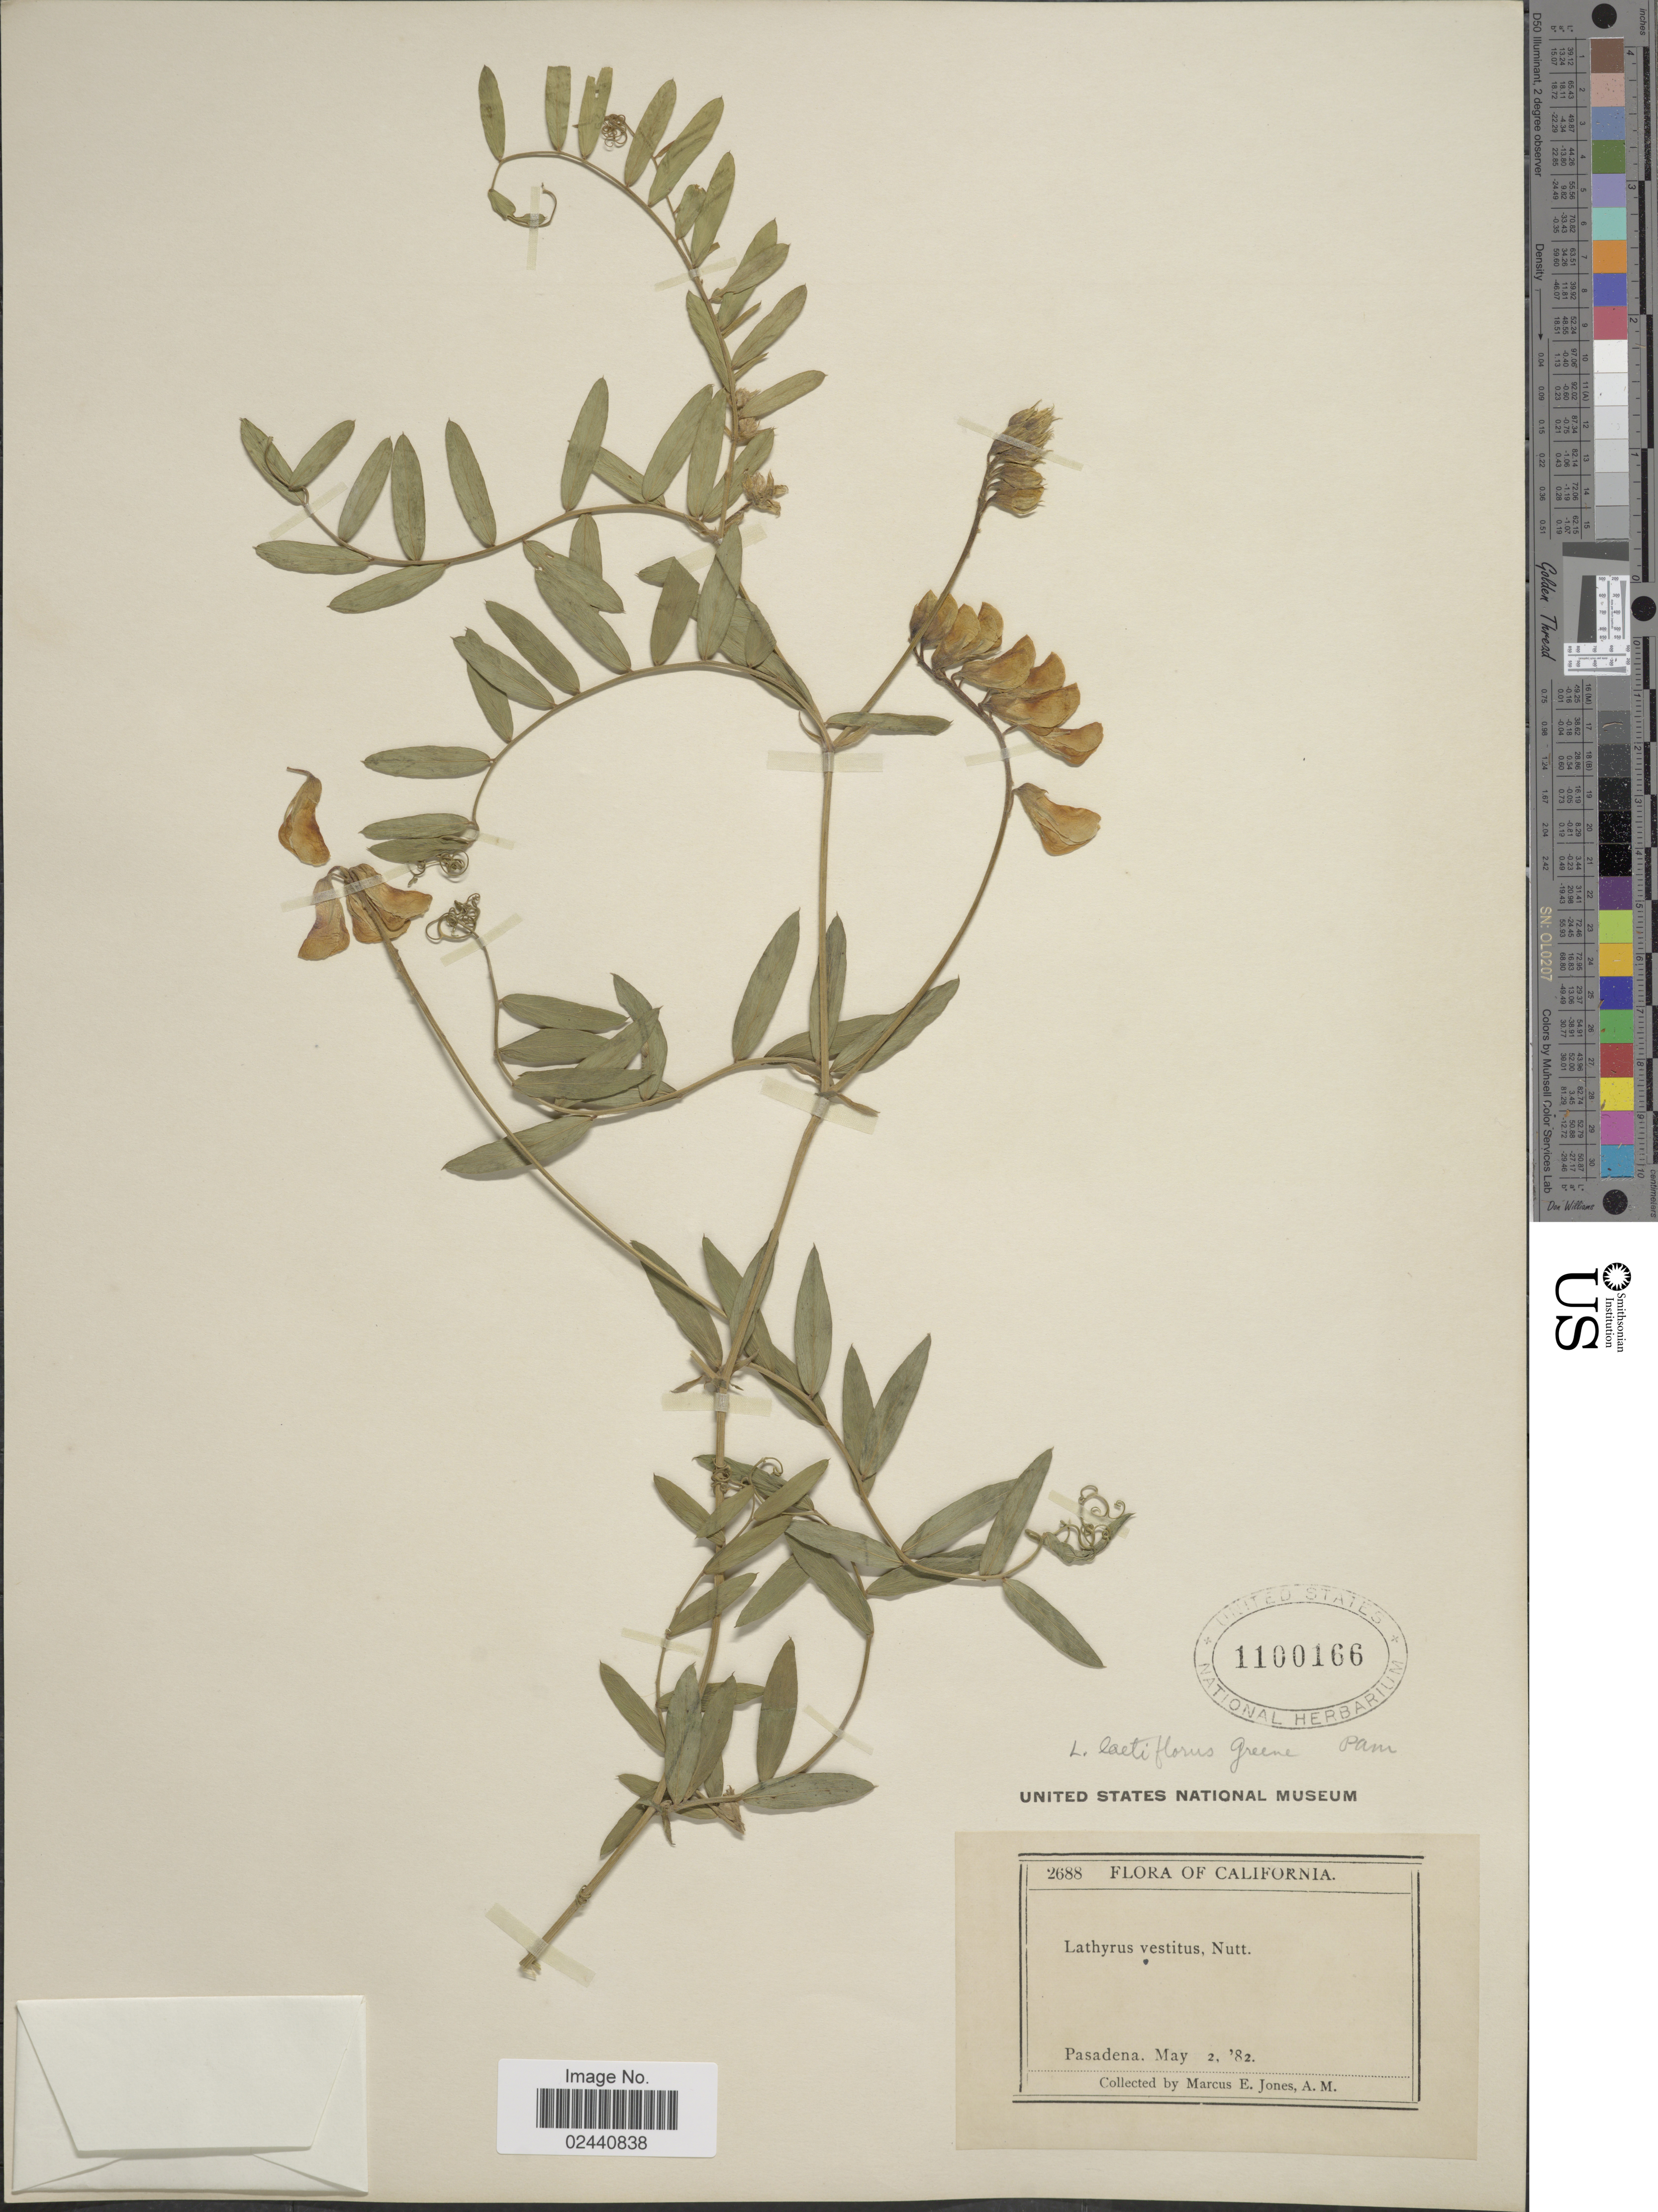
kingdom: Plantae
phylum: Tracheophyta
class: Magnoliopsida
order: Fabales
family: Fabaceae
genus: Lathyrus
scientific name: Lathyrus laetiflorus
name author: Greene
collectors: M. E. Jones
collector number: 2688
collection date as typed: Transcribed d/m/y: 2/5/82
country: United States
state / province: California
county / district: Los Angeles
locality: Pasadena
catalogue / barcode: US 1100166